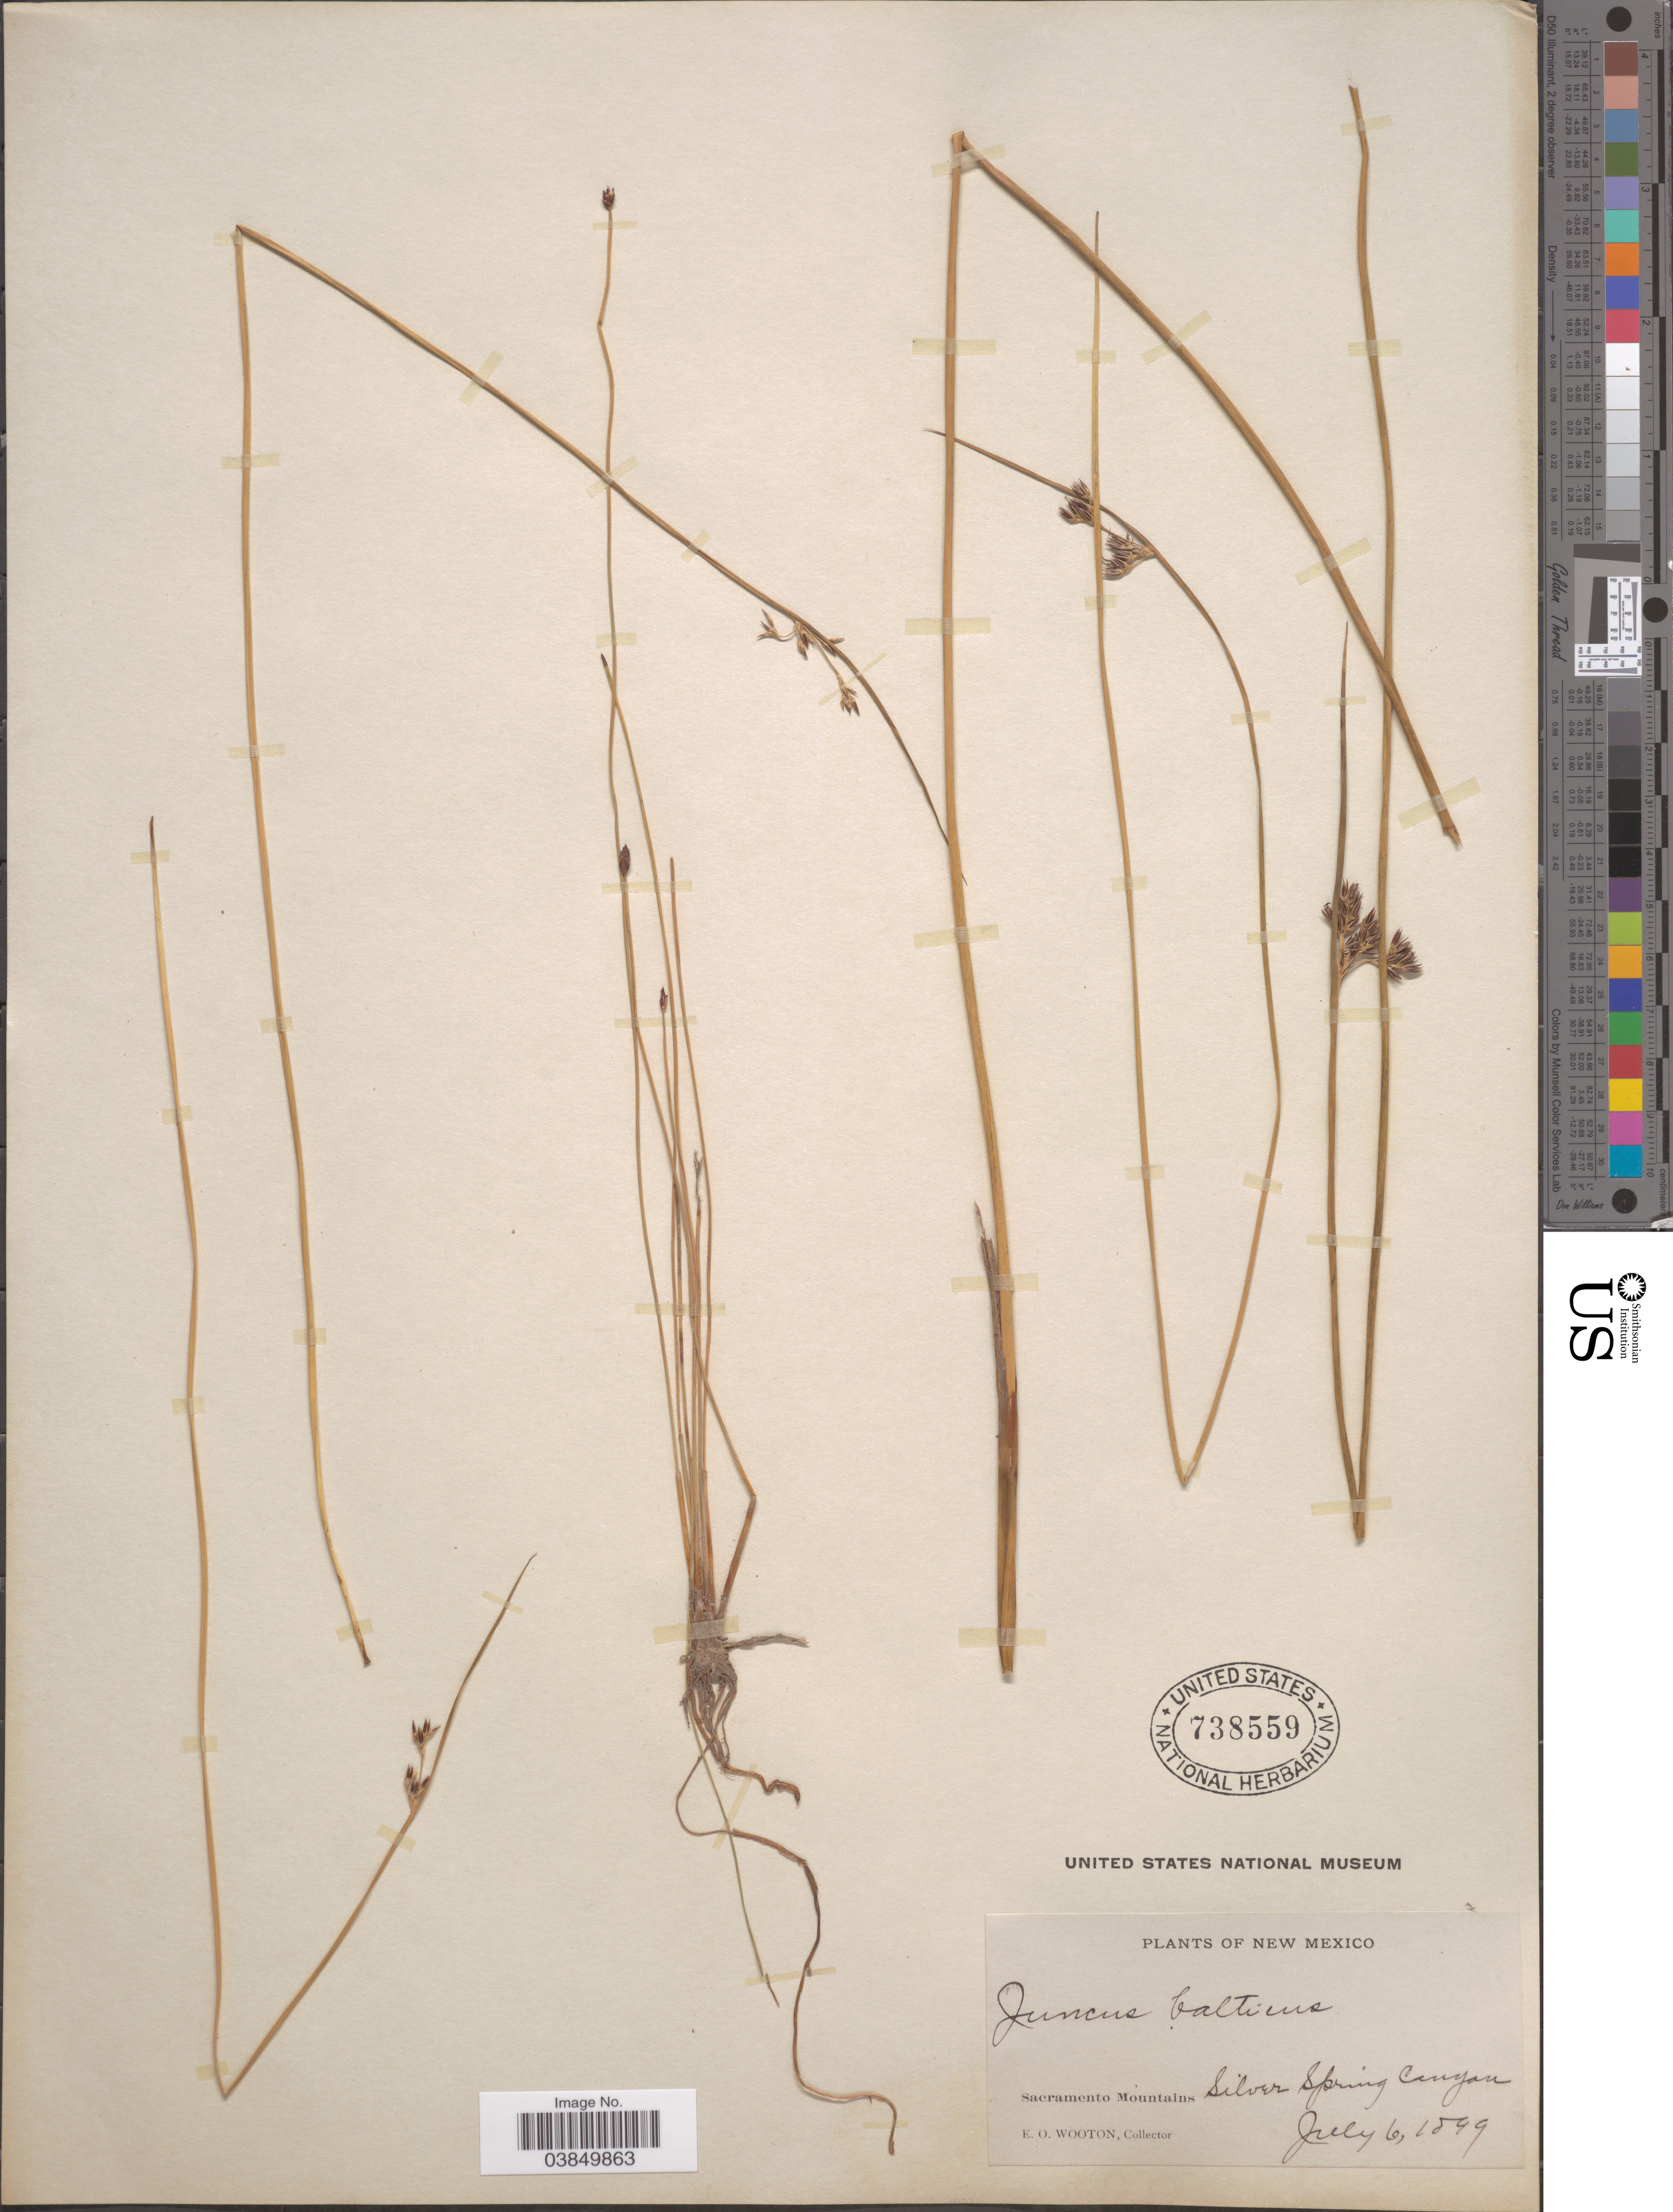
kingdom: Plantae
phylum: Tracheophyta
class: Liliopsida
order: Poales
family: Juncaceae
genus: Juncus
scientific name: Juncus balticus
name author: Willd.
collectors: E. O. Wooton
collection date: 1899-07-06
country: United States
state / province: New Mexico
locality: Sacramento Mountains, Silver Spring Canyon.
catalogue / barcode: US 738559